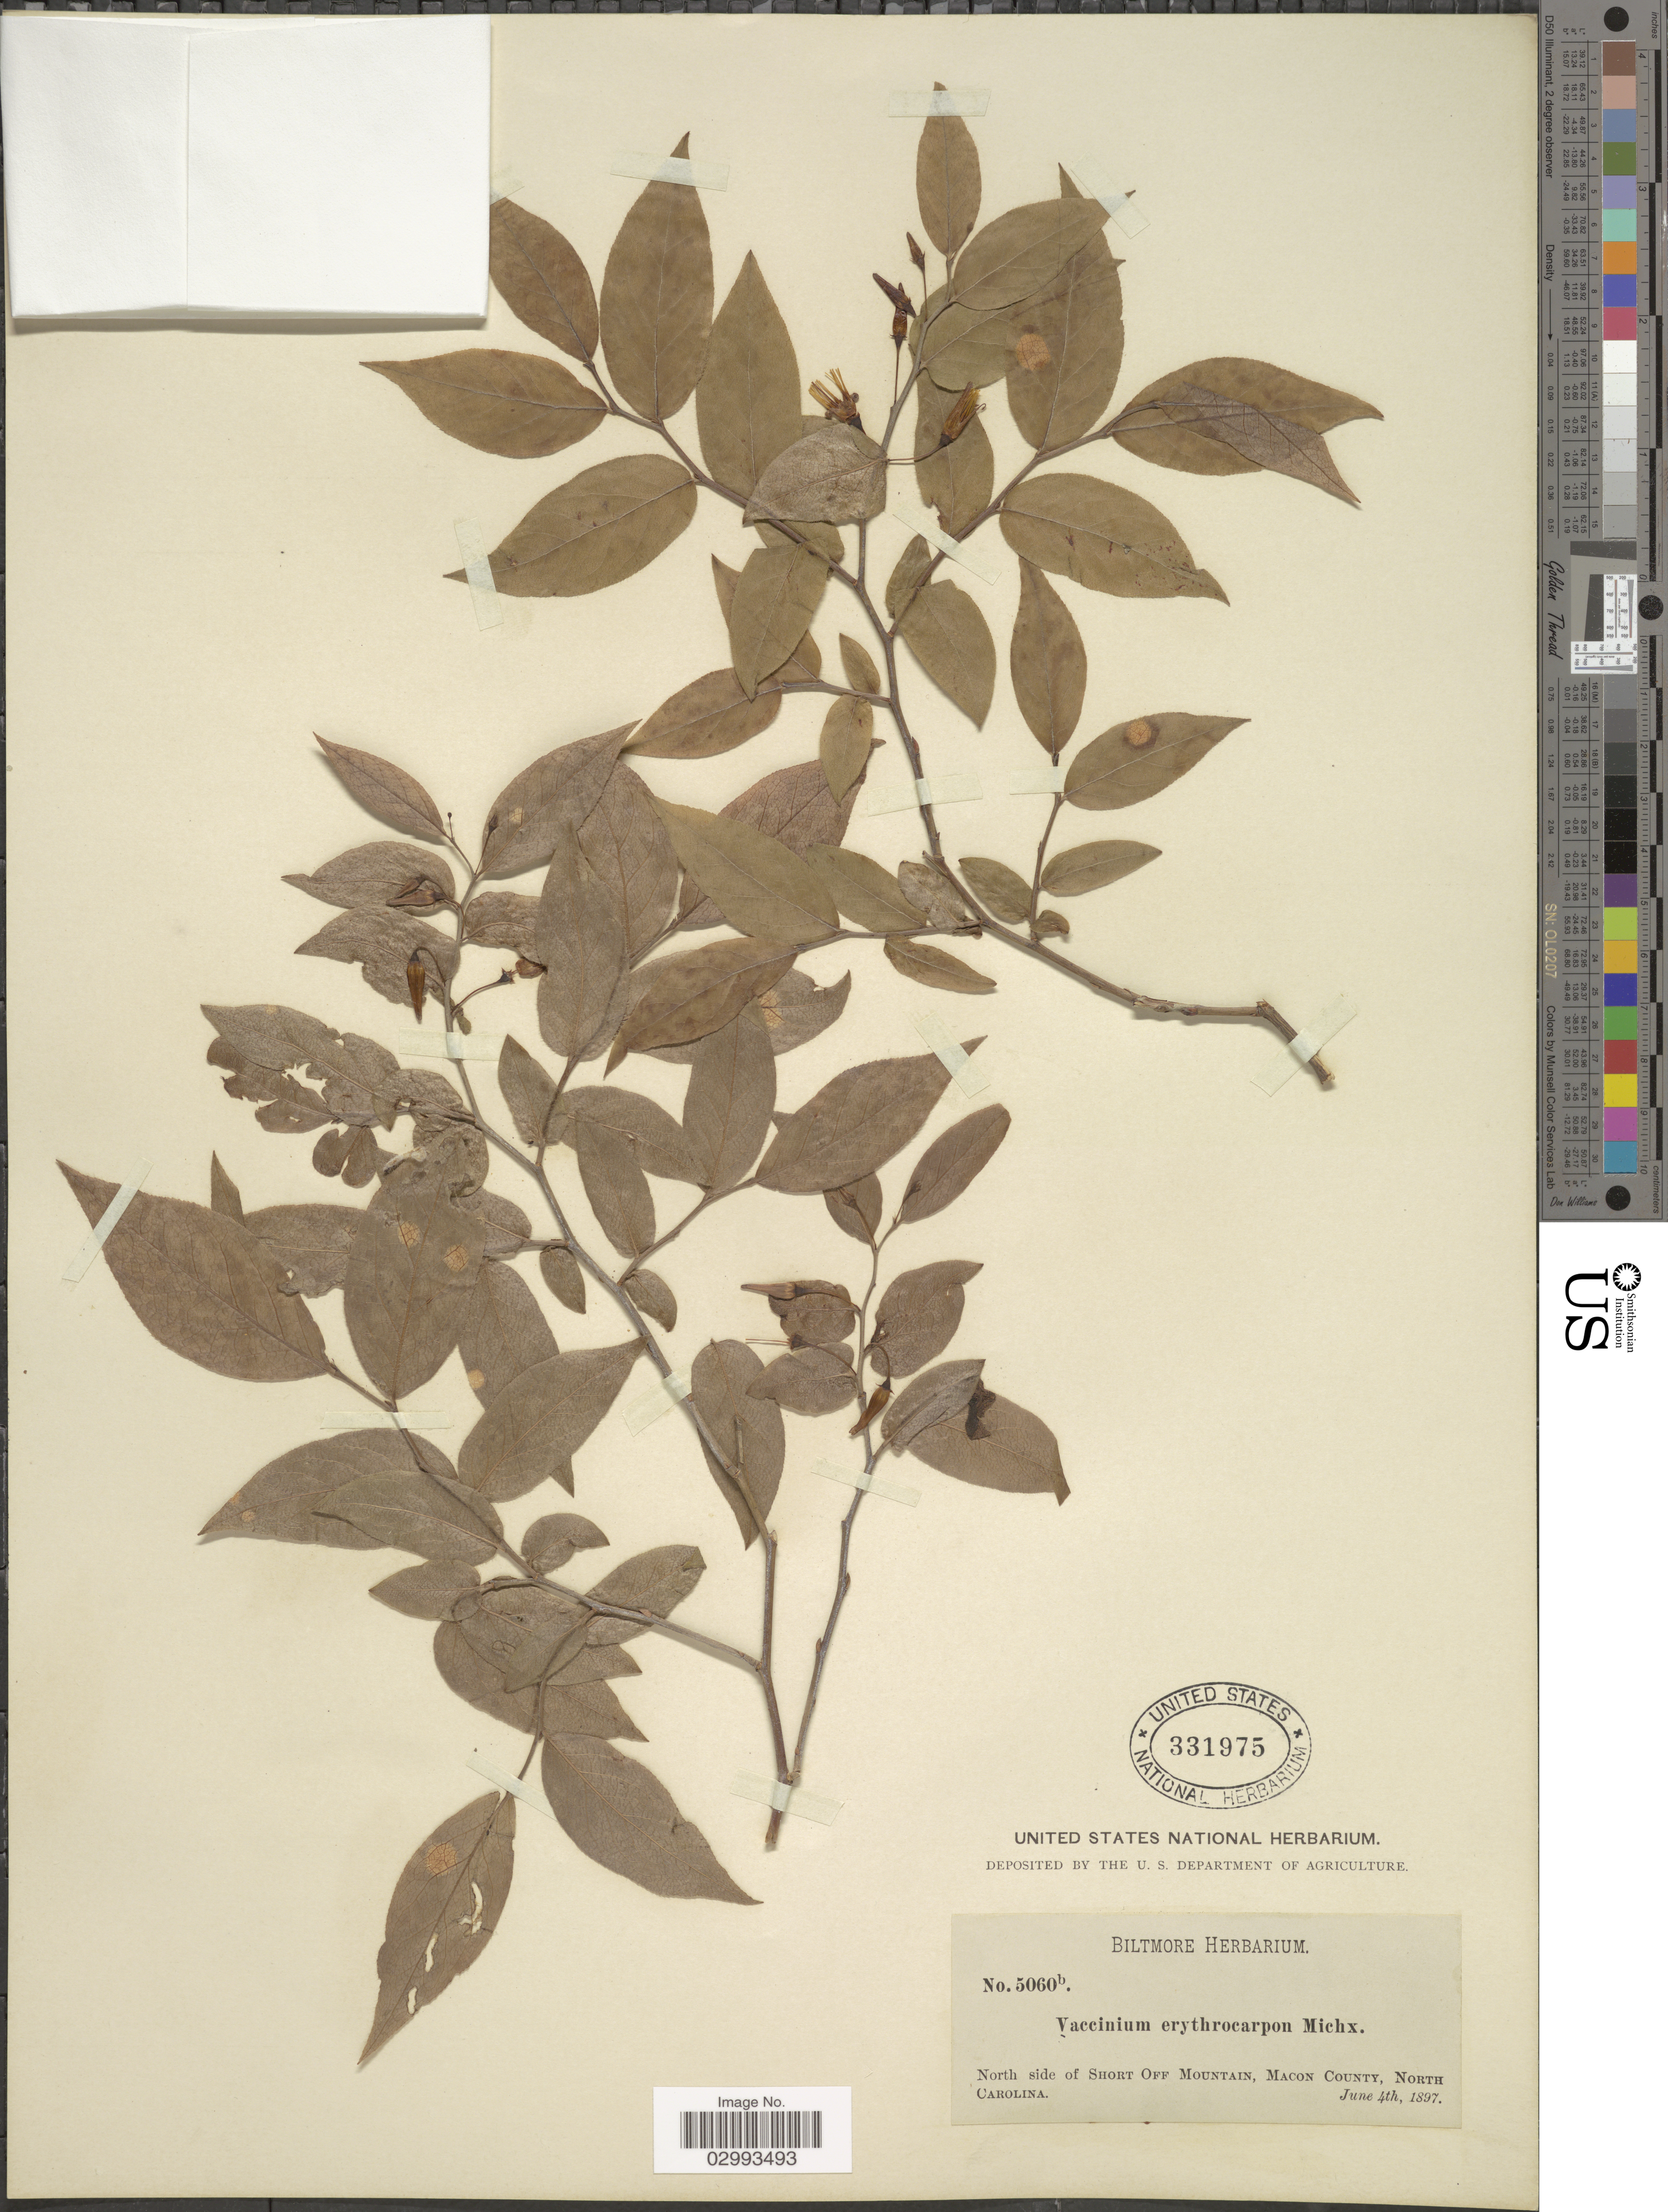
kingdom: Plantae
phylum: Tracheophyta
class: Magnoliopsida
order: Ericales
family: Ericaceae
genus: Hugeria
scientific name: Hugeria erythrocarpa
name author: (Michx.) Small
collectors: ex herb. Biltmore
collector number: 5060b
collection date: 1897-06-04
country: United States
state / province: North Carolina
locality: North side of Short Off Mountain, Macon County.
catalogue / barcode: US 331975